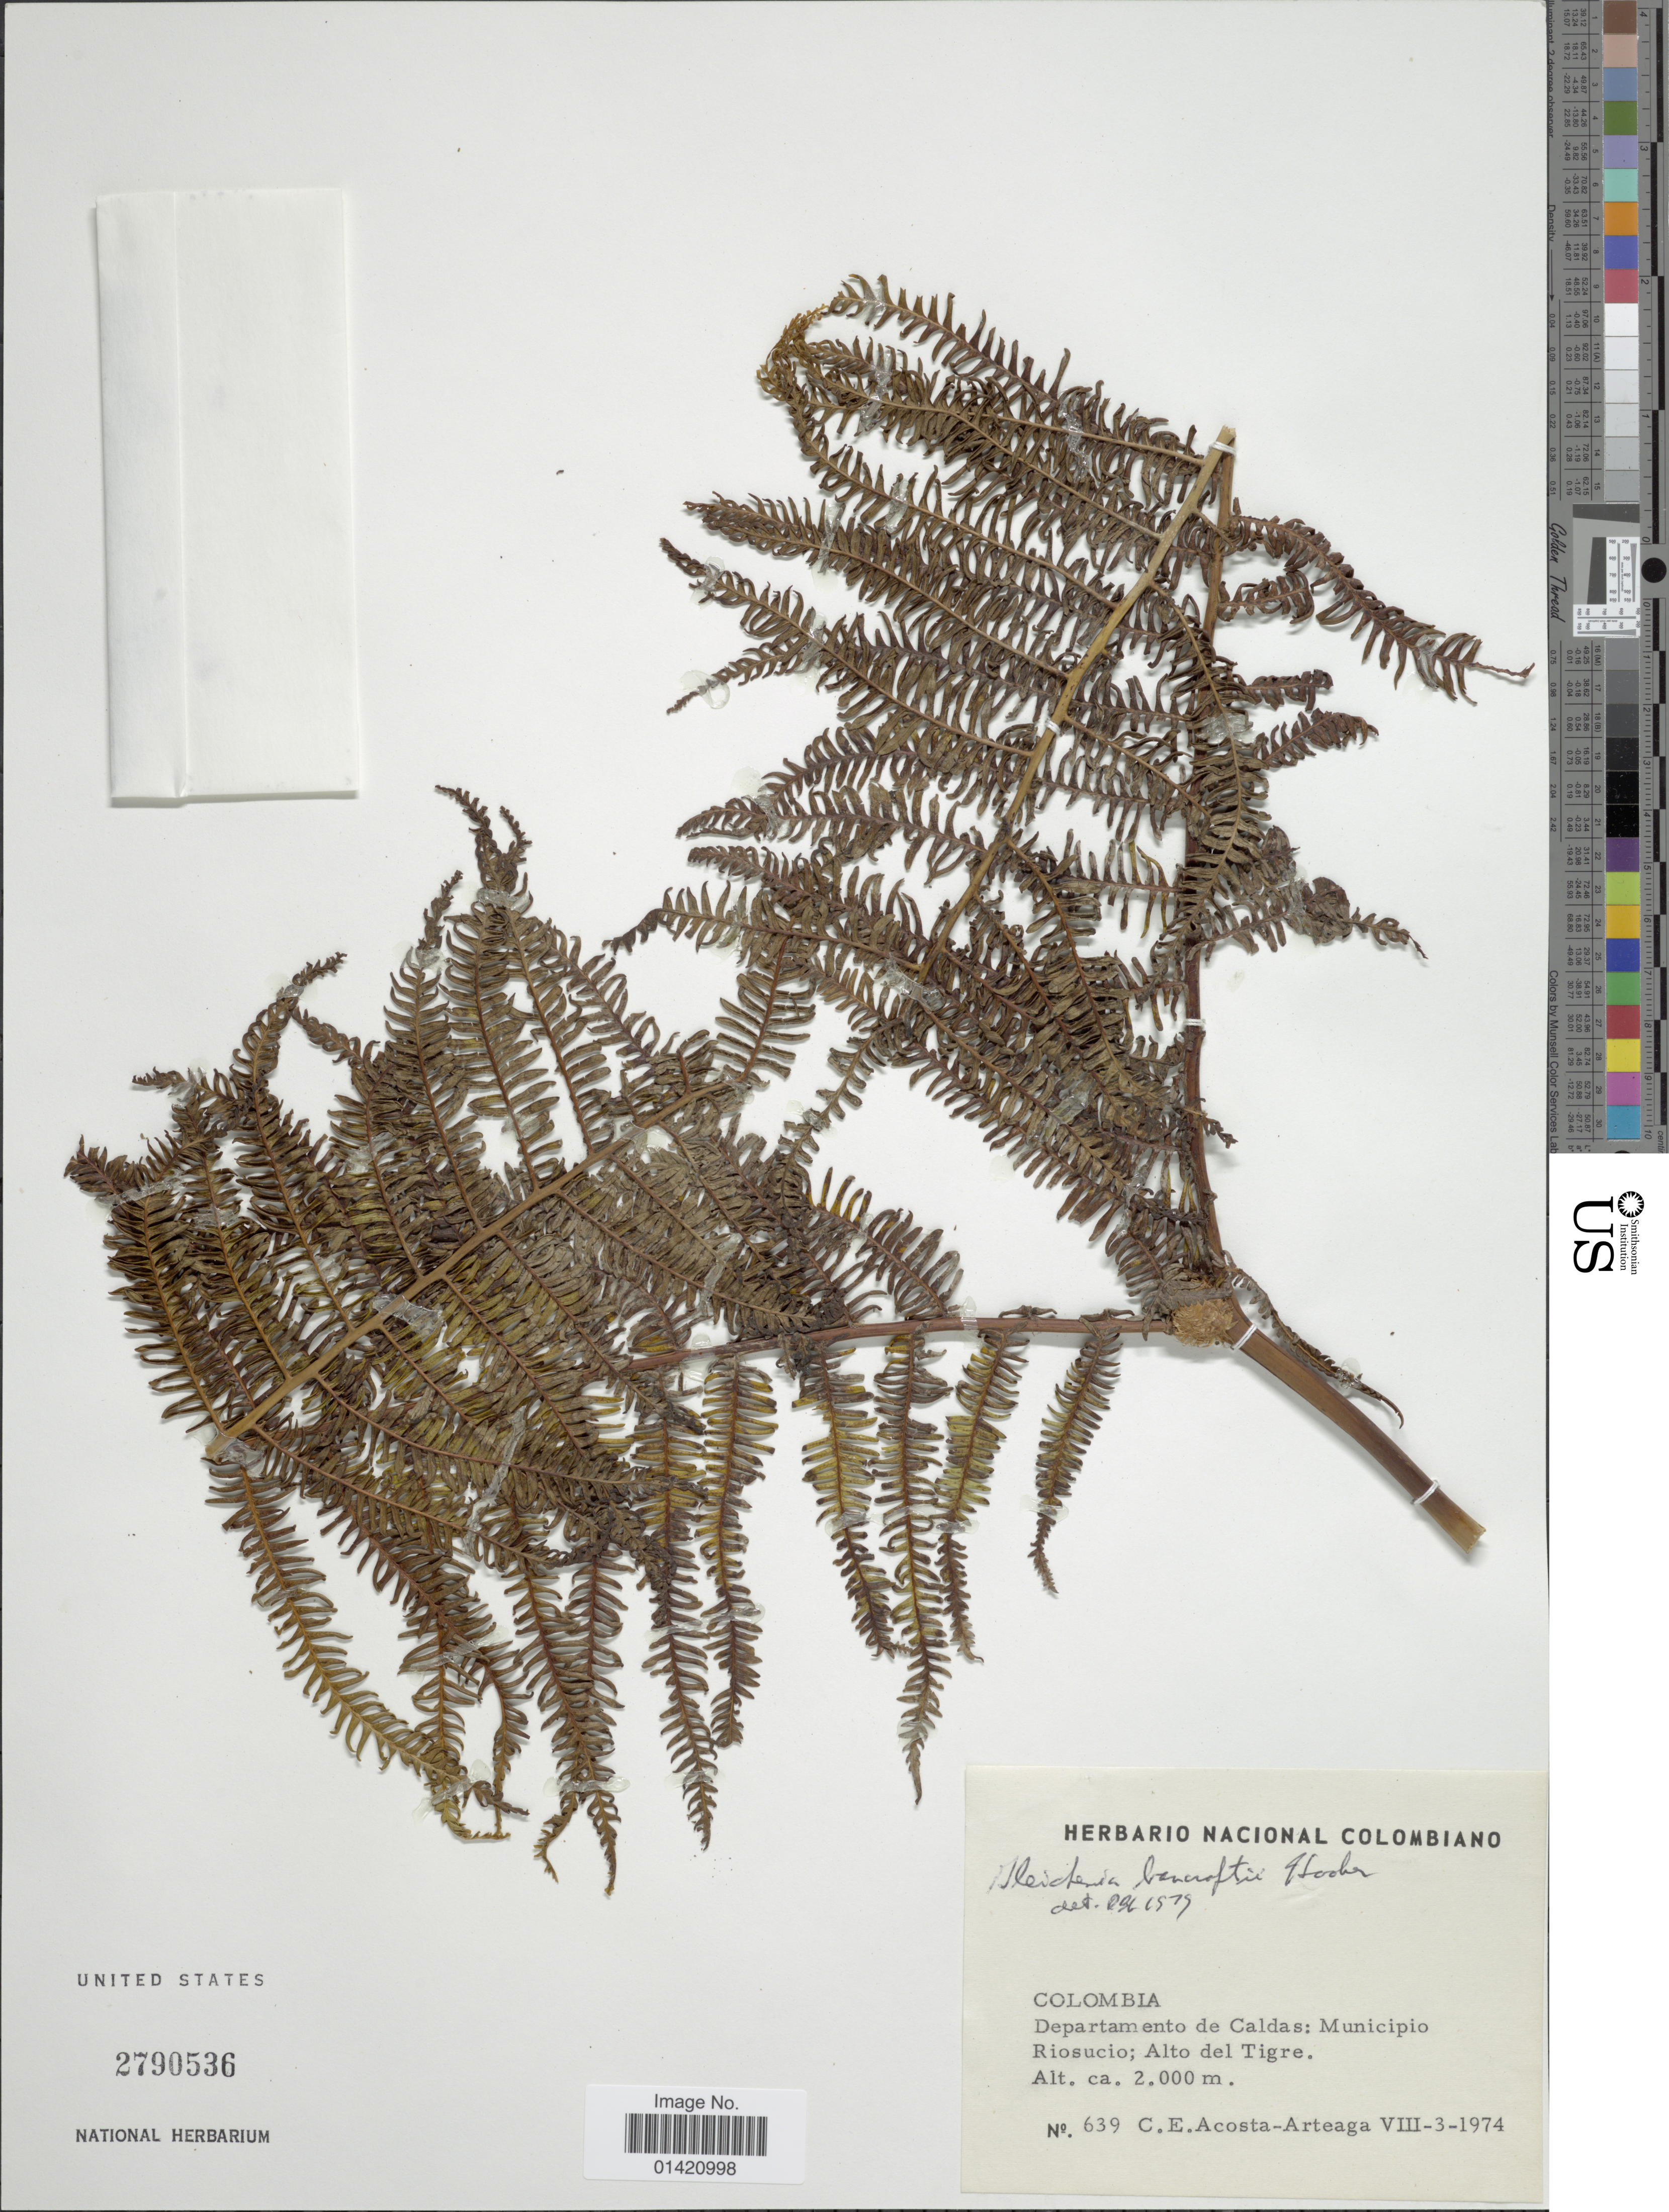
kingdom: Plantae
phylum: Tracheophyta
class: Polypodiopsida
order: Gleicheniales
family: Gleicheniaceae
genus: Diplopterygium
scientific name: Diplopterygium bancroftii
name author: (Hook.) A.R. Sm.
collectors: C. E. Acosta-Arteaga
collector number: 639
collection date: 1974-08-03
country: Colombia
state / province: Caldas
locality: Departamento ento de Caldas: Municipio Riosucio; Alto del Tigre.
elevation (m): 2000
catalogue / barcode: US 2790536